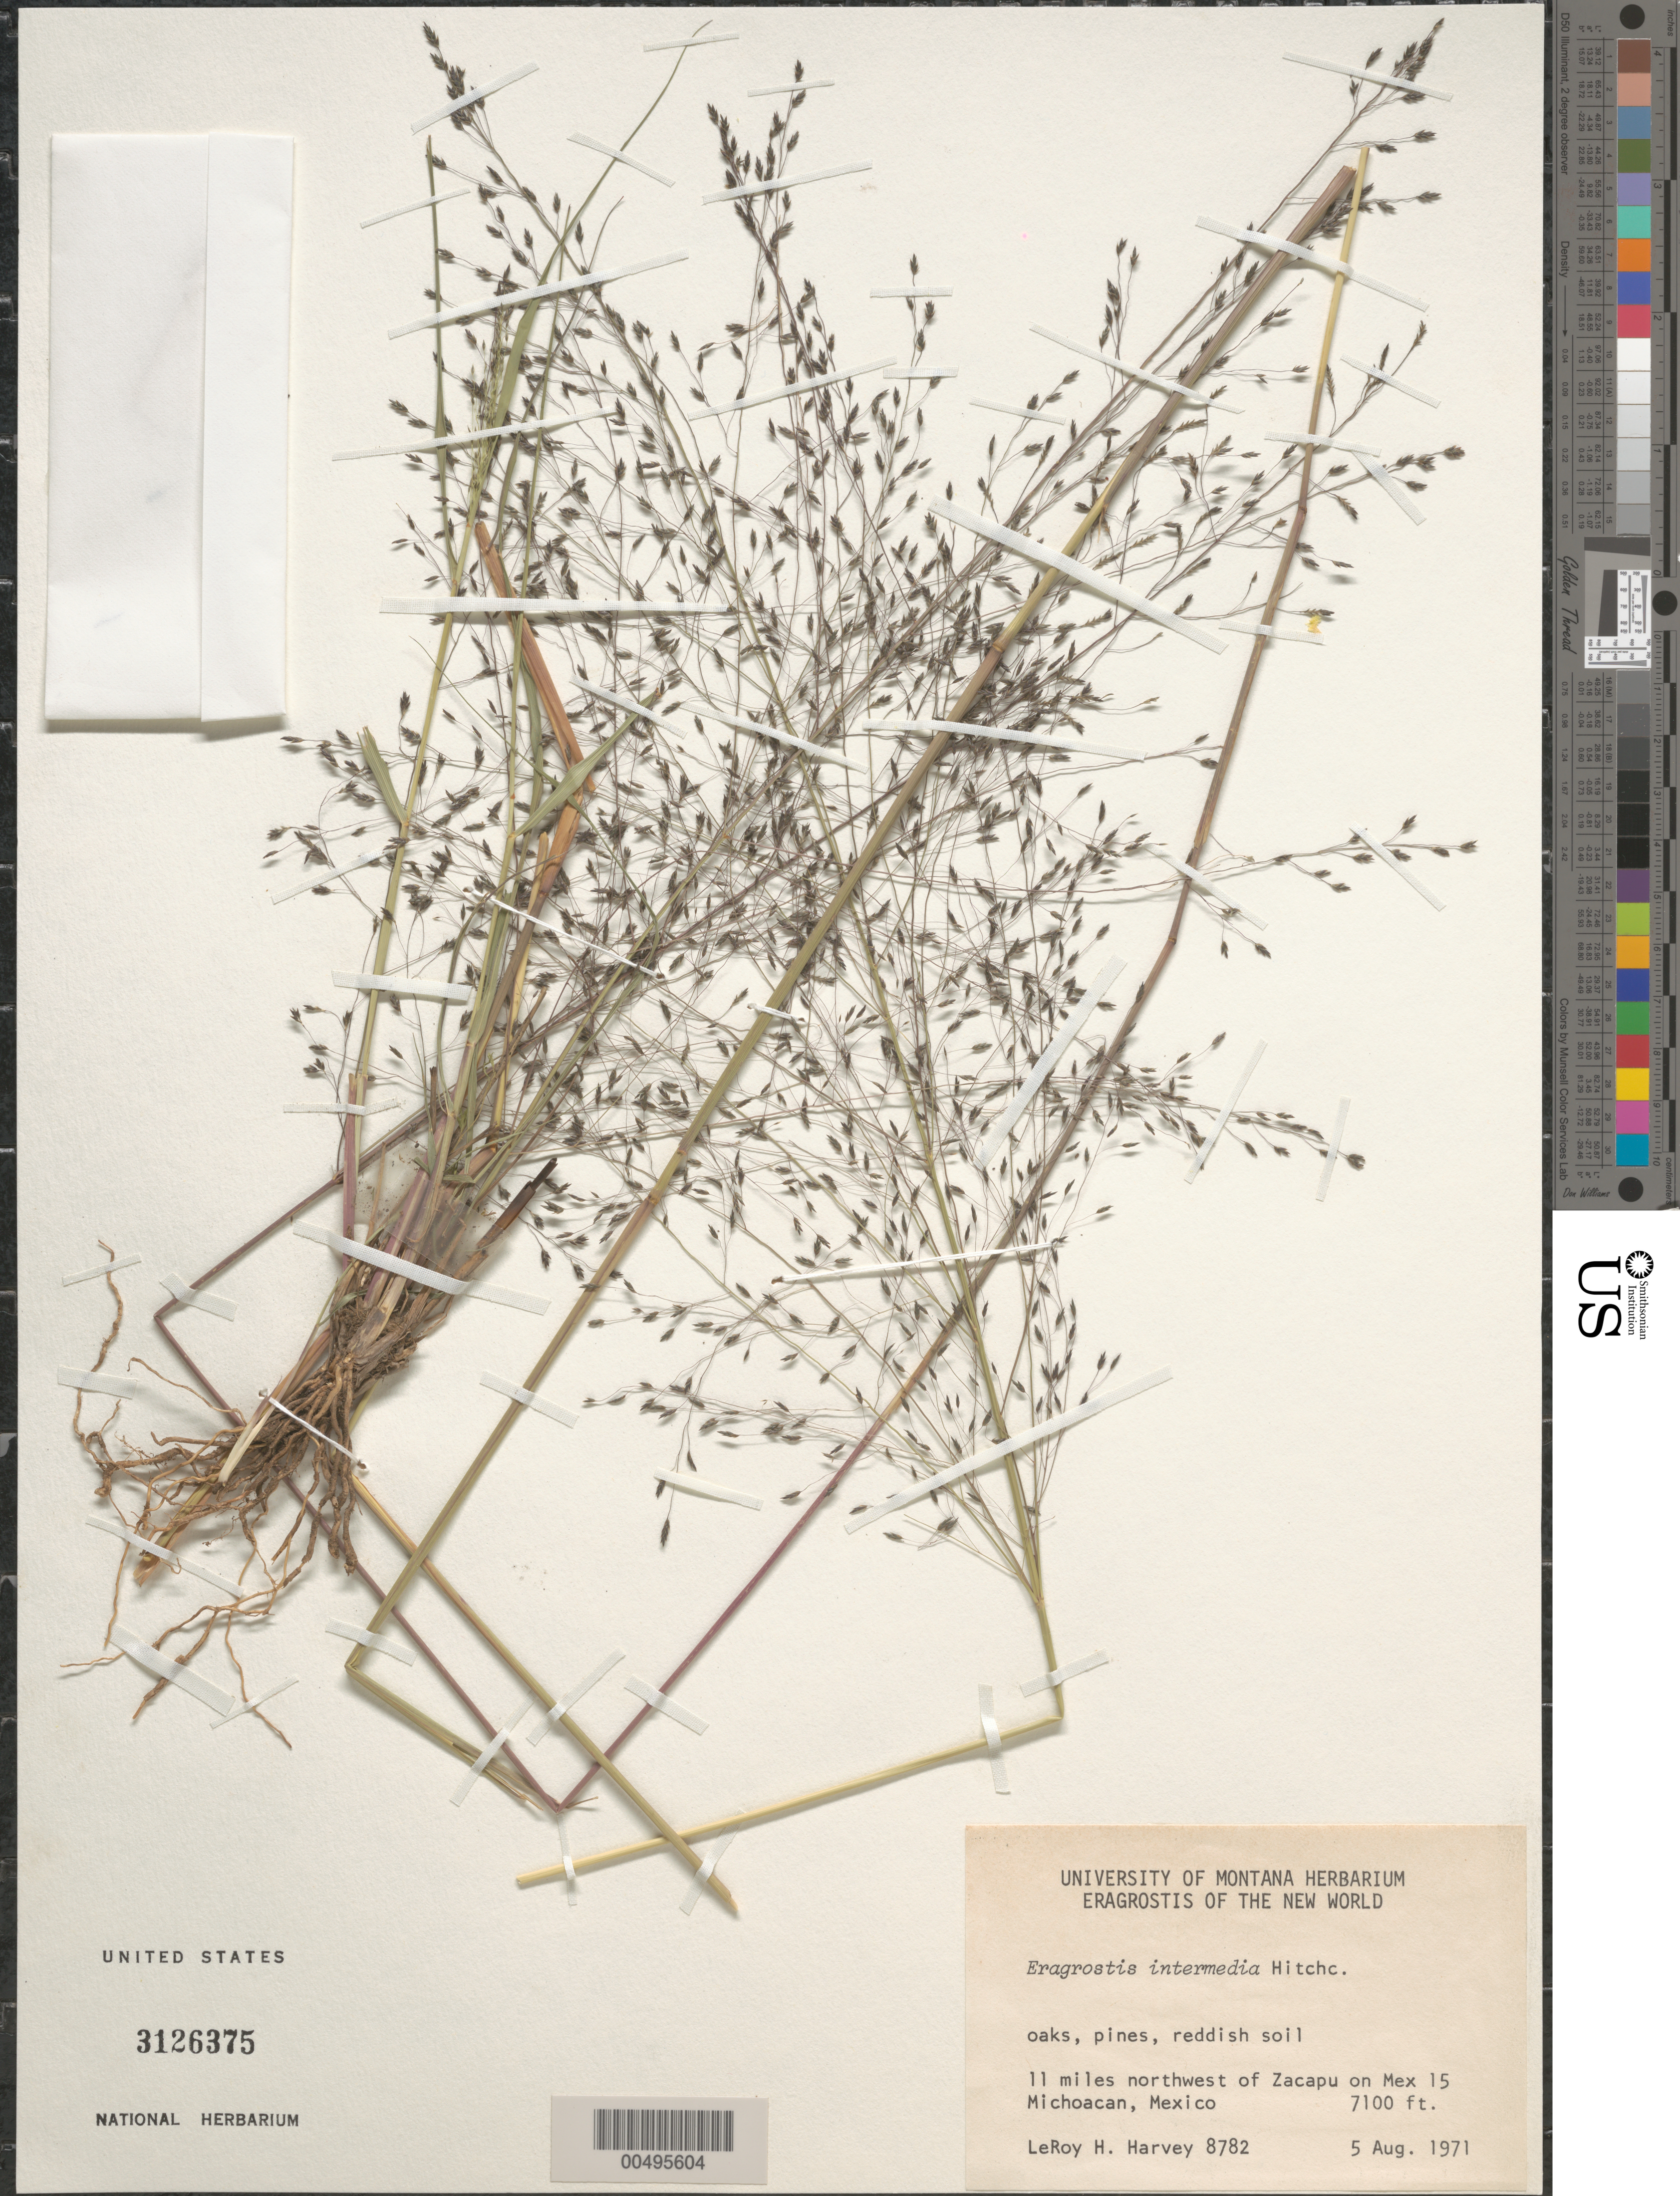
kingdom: Plantae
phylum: Tracheophyta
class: Liliopsida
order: Poales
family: Poaceae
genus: Eragrostis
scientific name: Eragrostis intermedia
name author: Hitchc.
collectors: L. H. Harvey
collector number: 8782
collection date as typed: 5 Aug 1971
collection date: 1971-08-05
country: Mexico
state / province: Michoacán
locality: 11 mi NW of Zacapu on Mex 15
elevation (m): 2164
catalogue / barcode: US 3126375